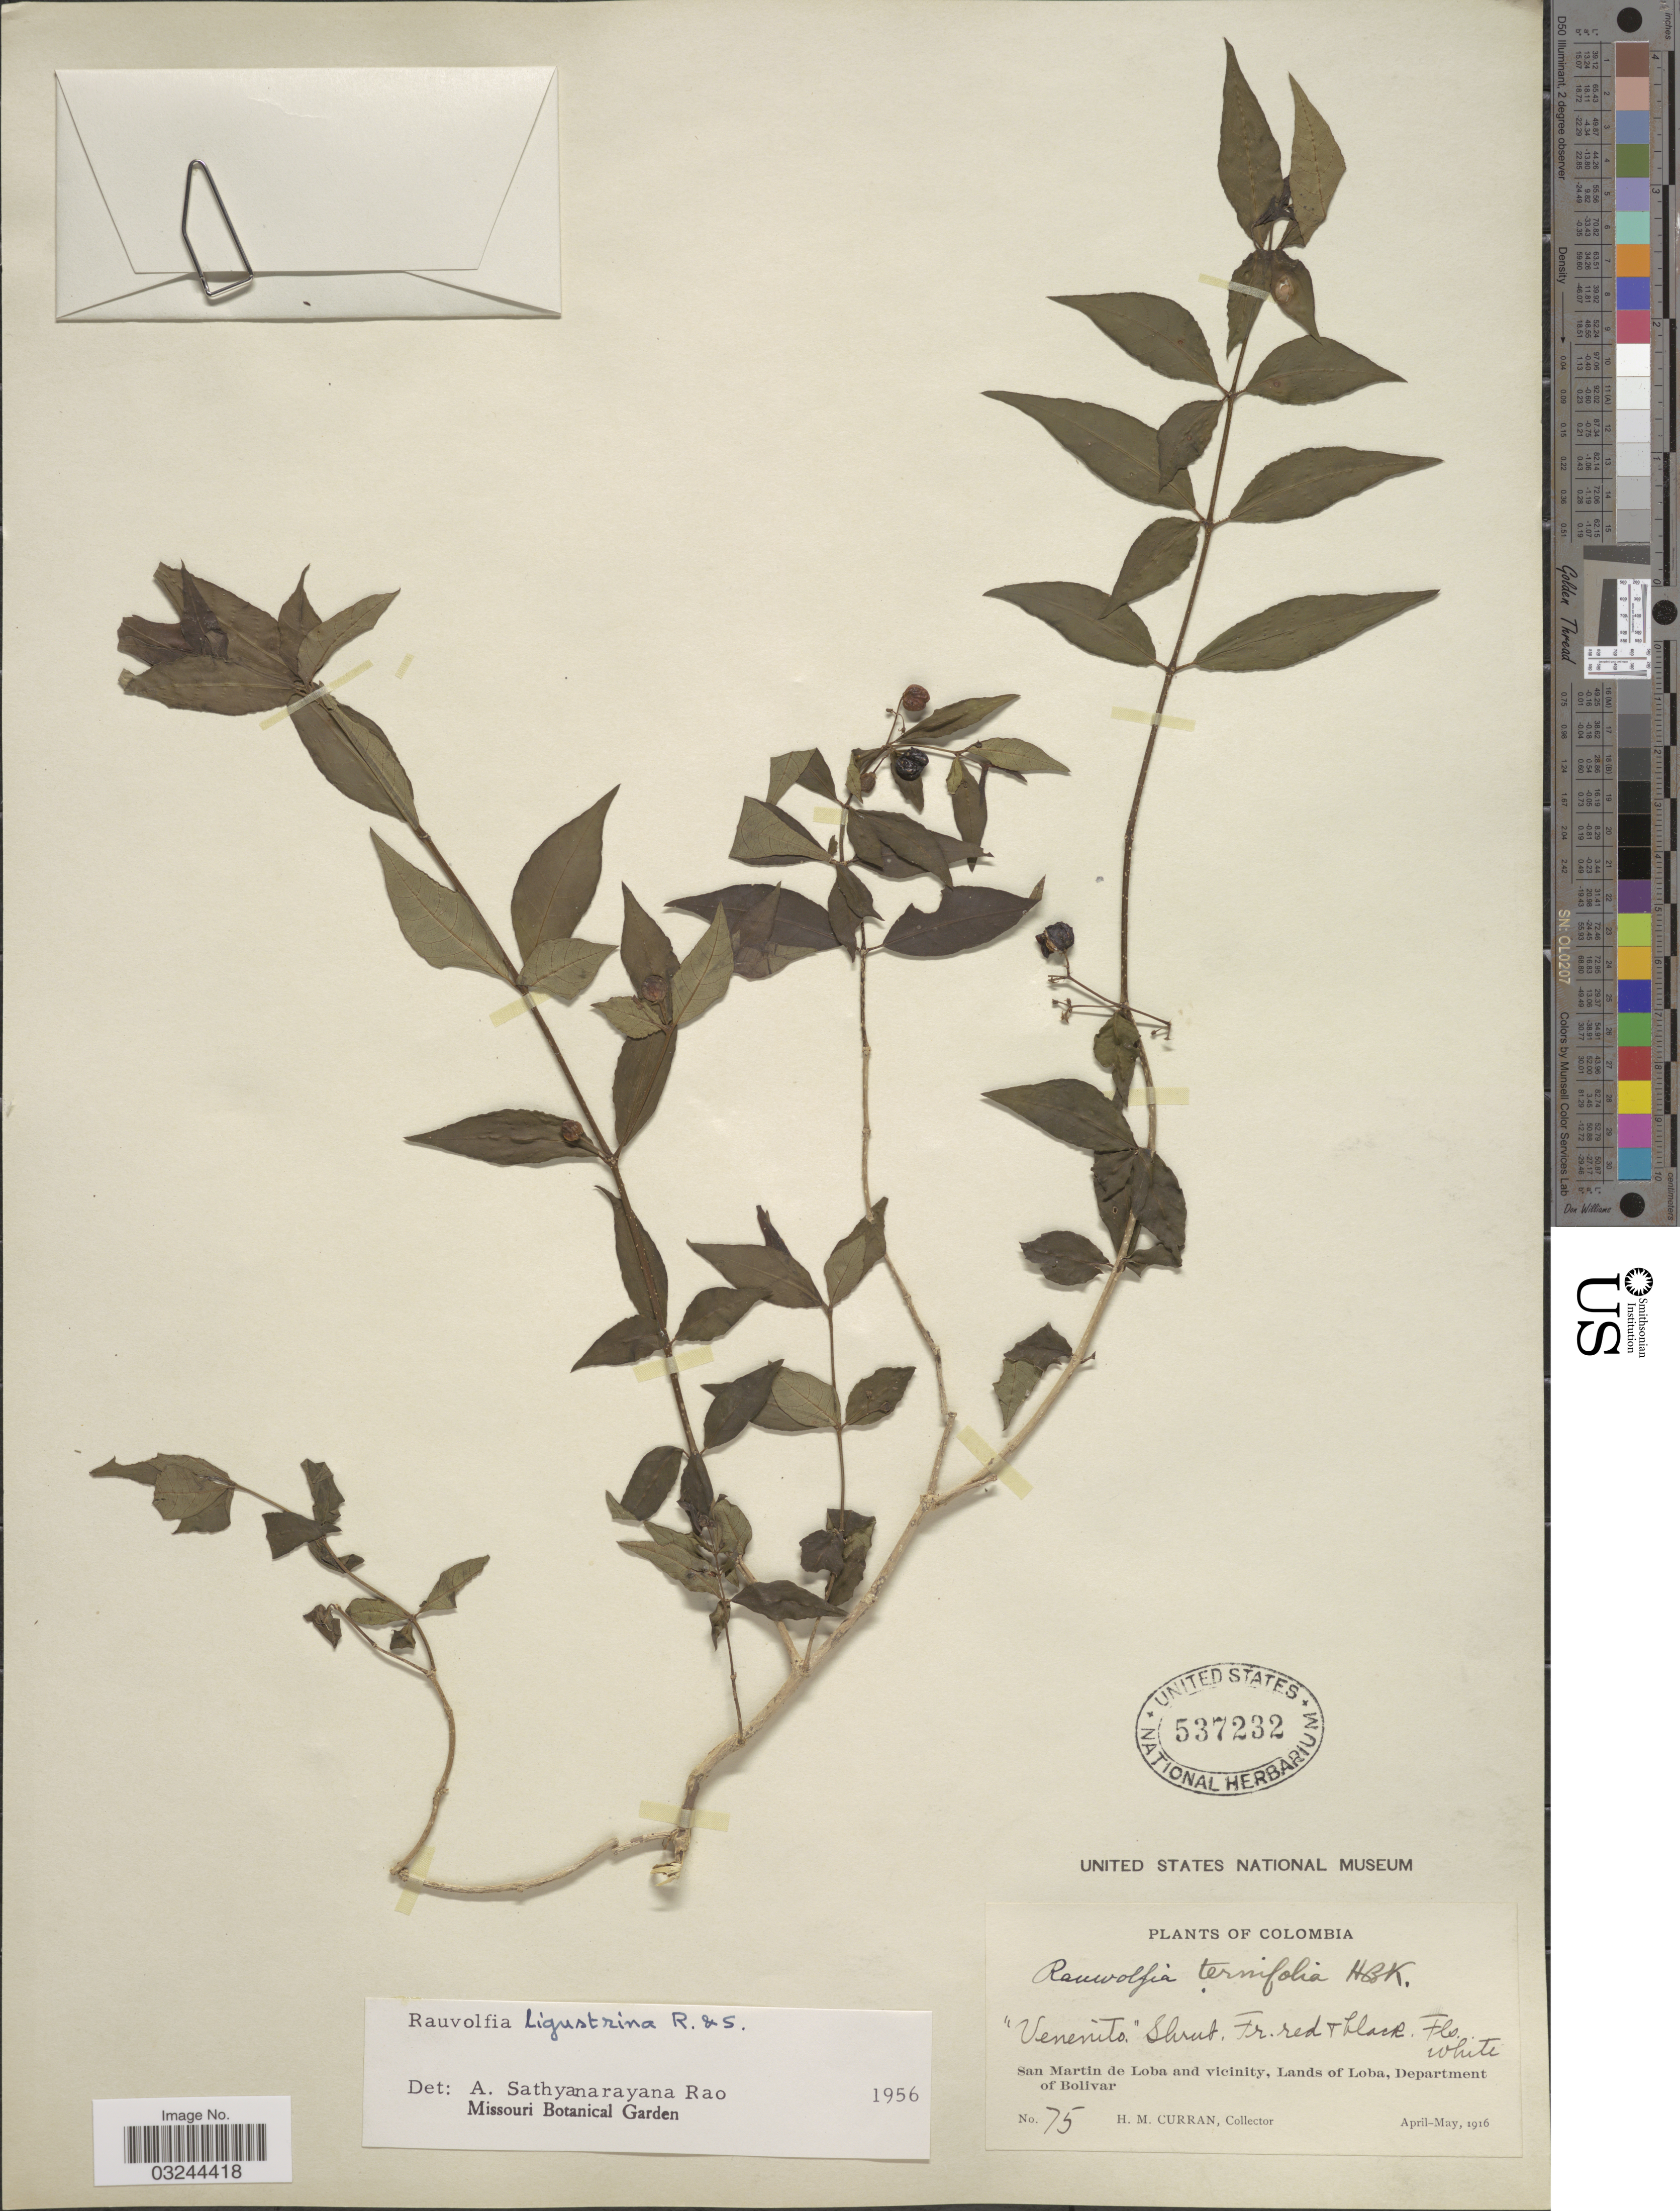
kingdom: Plantae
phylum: Tracheophyta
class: Magnoliopsida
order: Gentianales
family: Apocynaceae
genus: Rauvolfia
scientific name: Rauvolfia ligustrina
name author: Willd. ex Roem. & Schult.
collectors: H. M. Curran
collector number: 75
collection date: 1916-04/1916-05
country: Colombia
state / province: Bolívar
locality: San Martin de Loba and vicinity, Lands of Loba, Department of Bolivar.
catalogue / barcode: US 537232